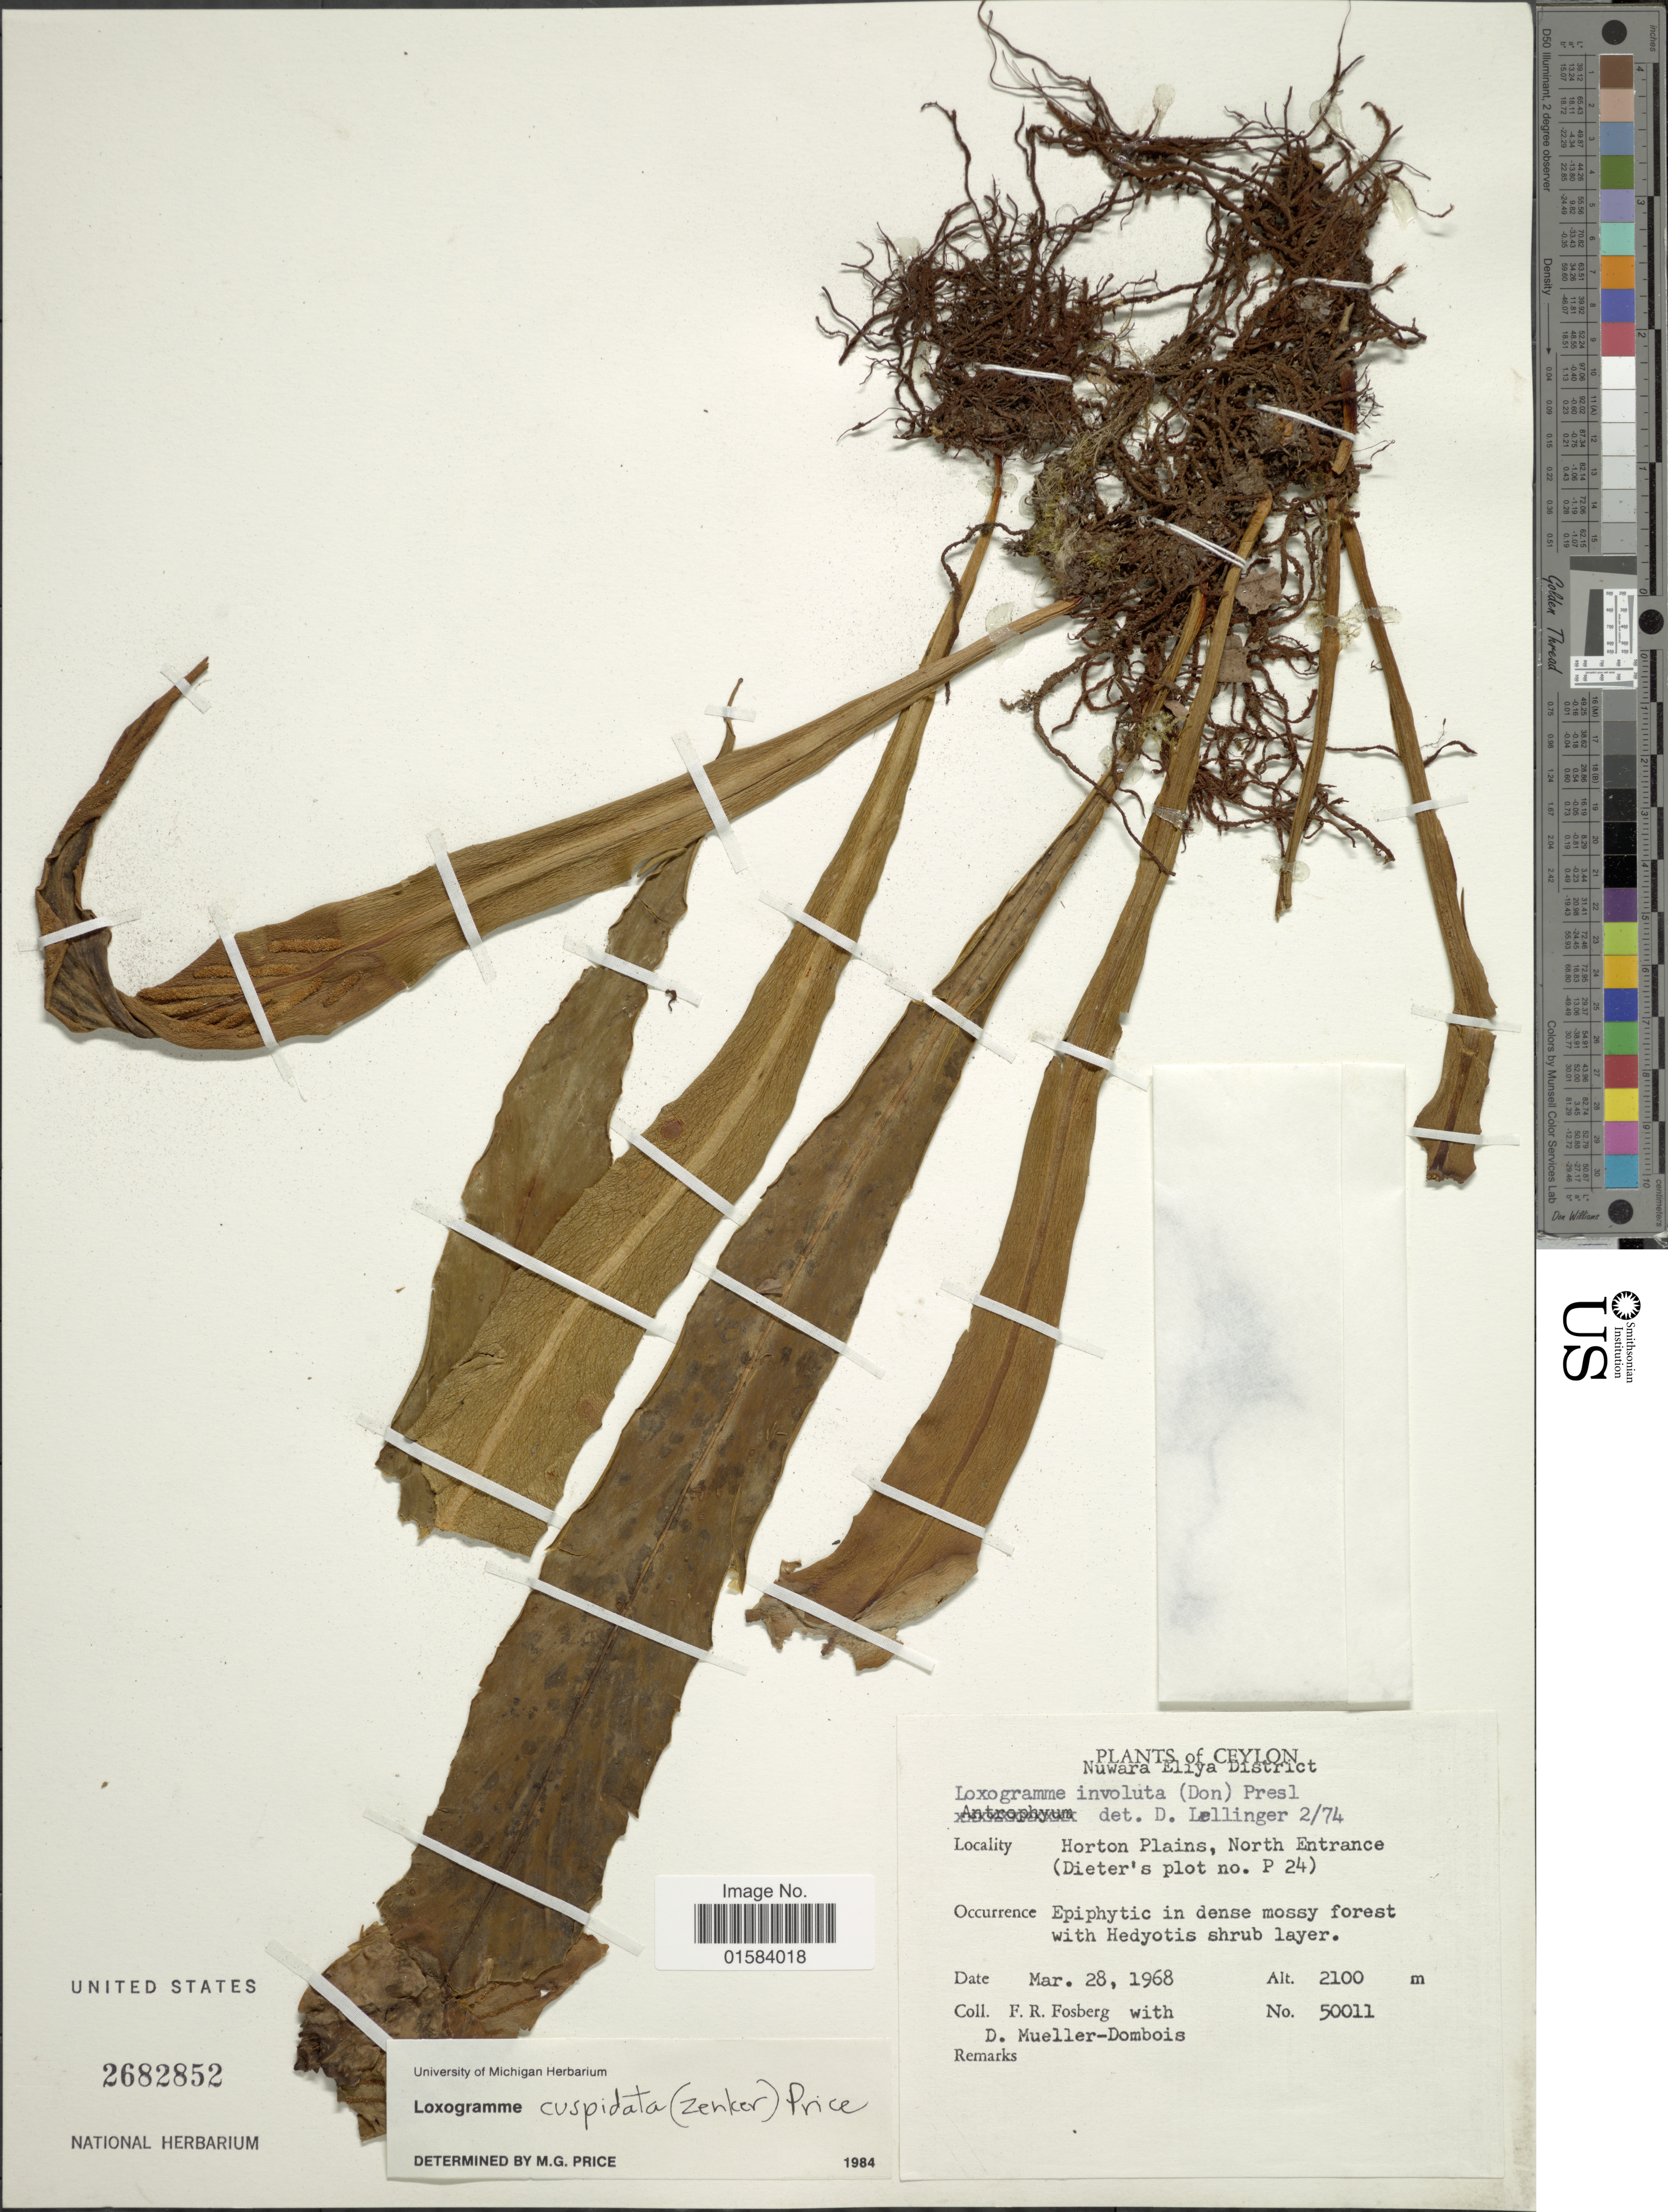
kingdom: Plantae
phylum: Tracheophyta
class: Polypodiopsida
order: Polypodiales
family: Polypodiaceae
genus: Loxogramme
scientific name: Loxogramme cuspidata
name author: (Zenker) M.G. Price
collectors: F. R. Fosberg & D. Mueller-Dombois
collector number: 50011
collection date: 1968-03-28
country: Sri Lanka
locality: Ceylon, Nuwara Eliya District, Horton Plains, North Entrance (Dieter's plot no. P 24)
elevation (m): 2100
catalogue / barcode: US 2682852